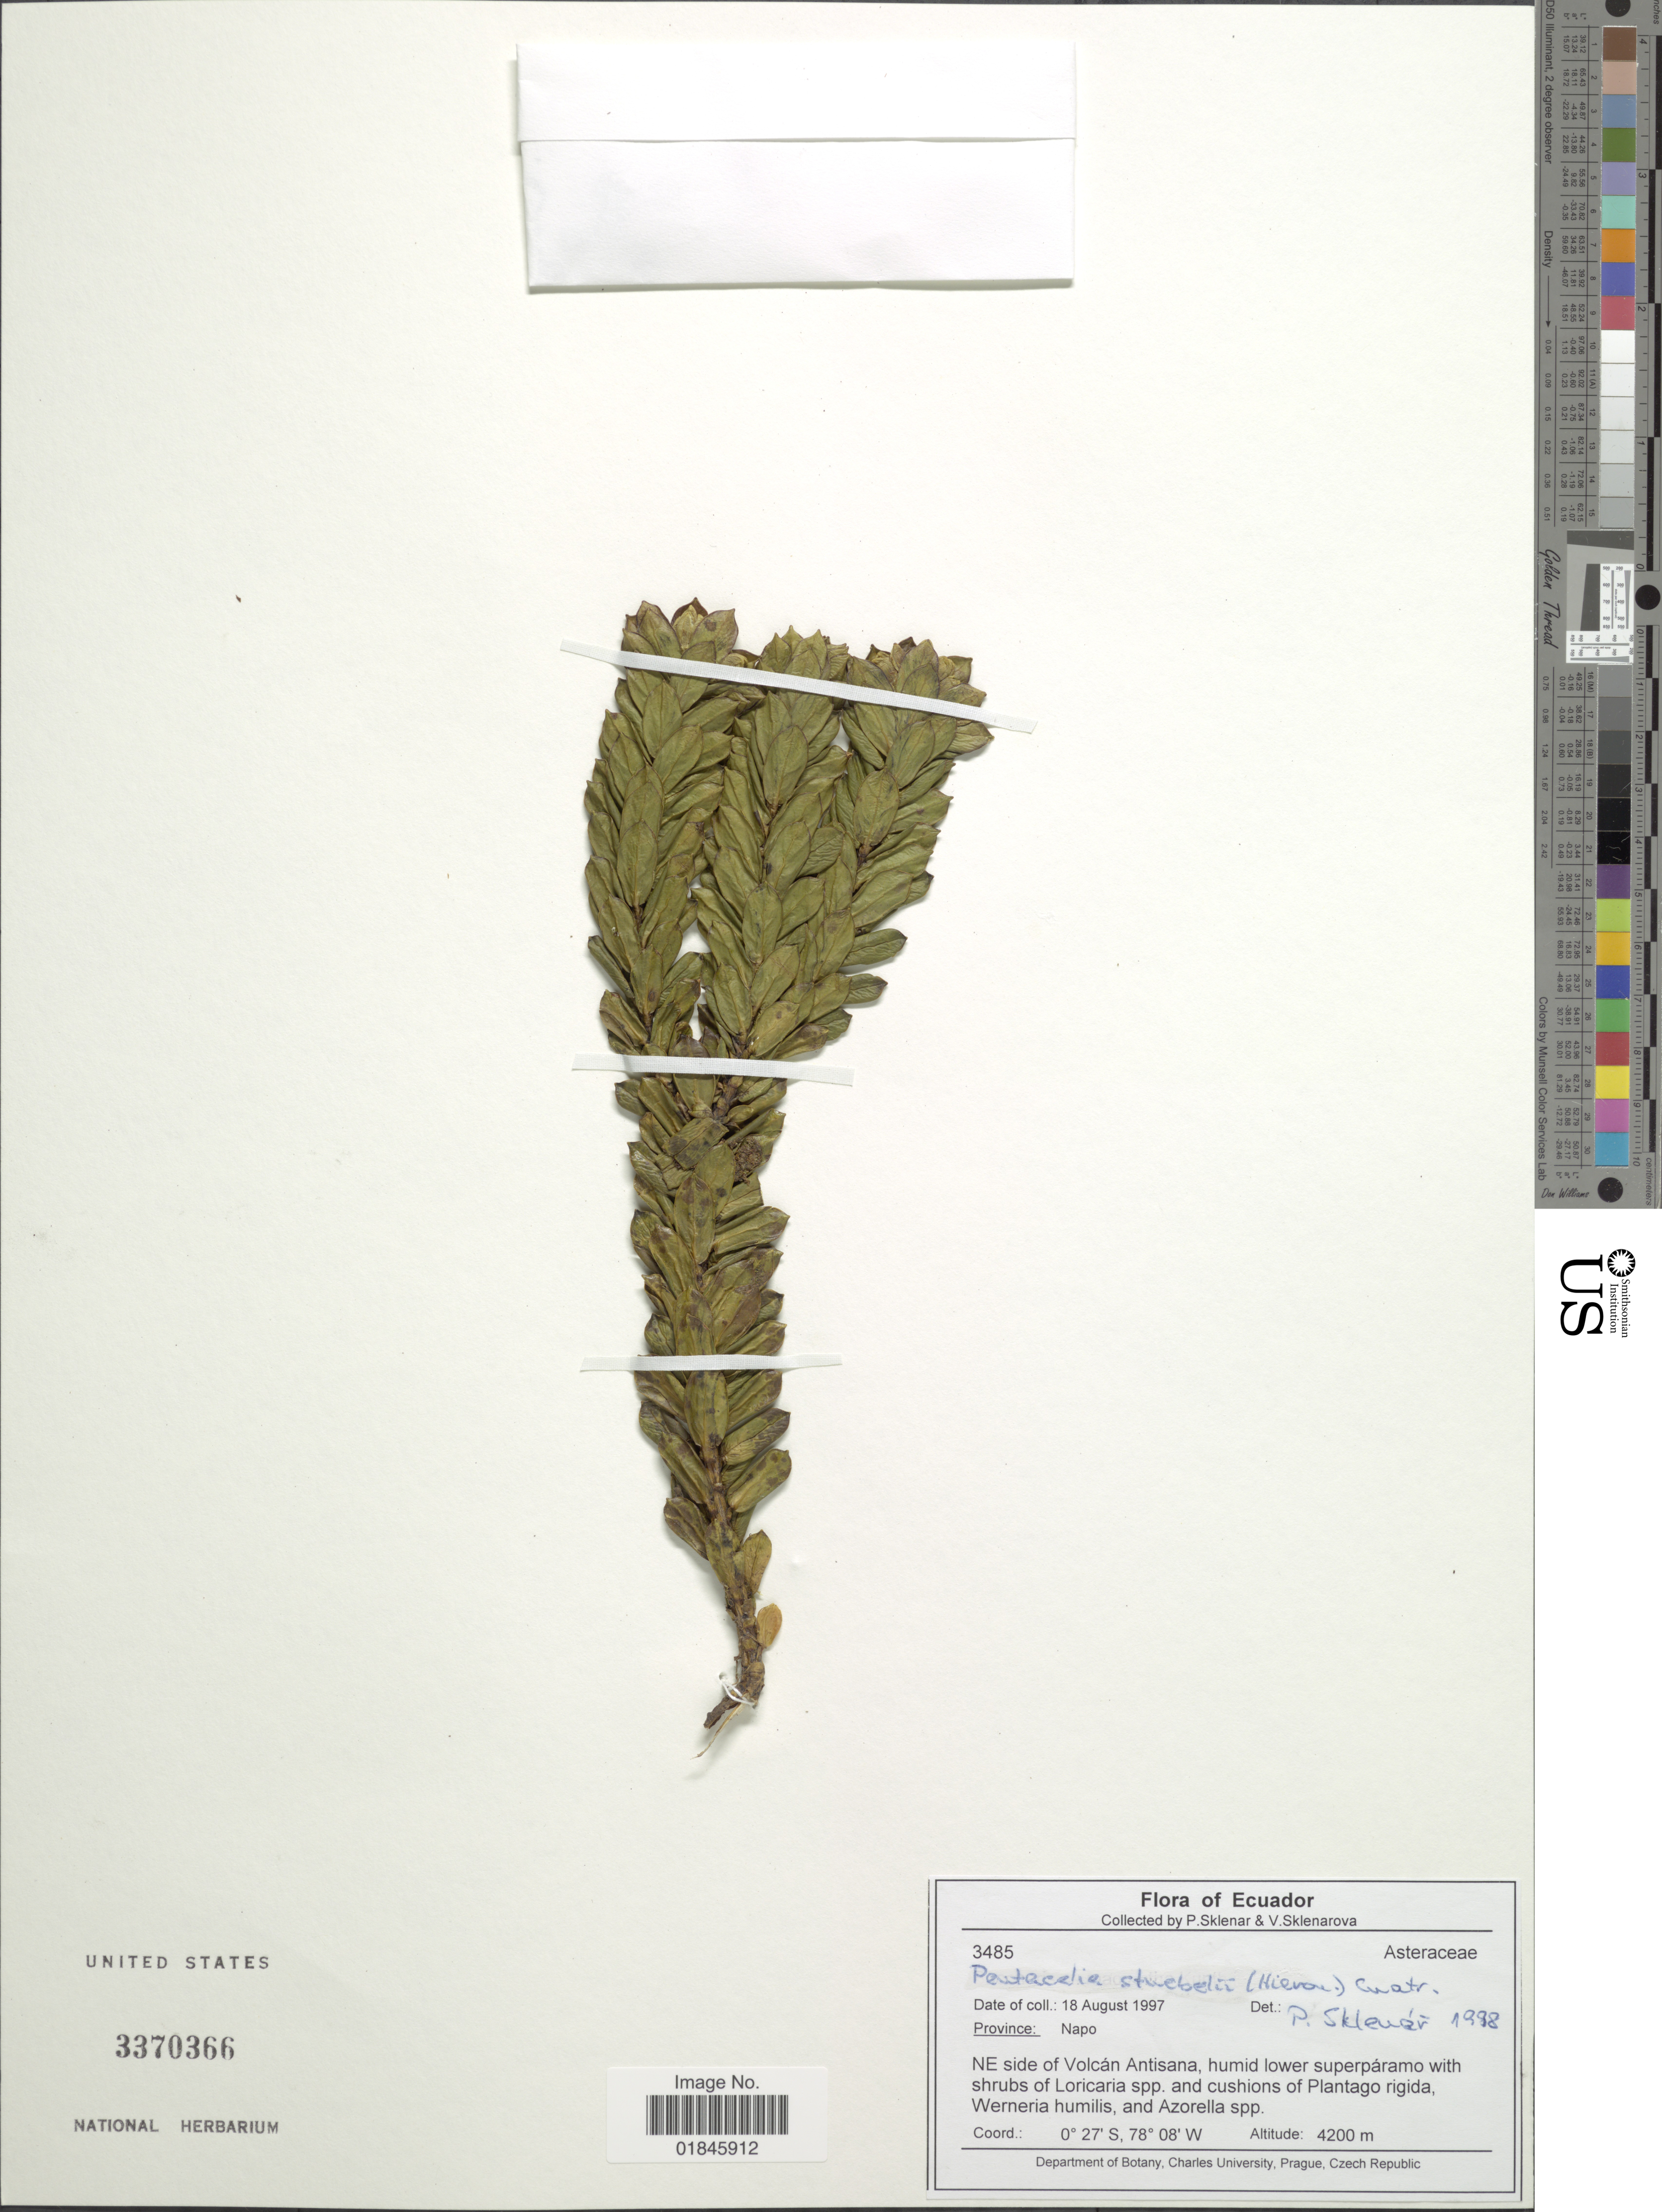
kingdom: Plantae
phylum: Tracheophyta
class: Magnoliopsida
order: Asterales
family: Asteraceae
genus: Pentacalia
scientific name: Pentacalia steubelii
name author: (Hieron.) Cuatrec.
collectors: P. Sklenar & V. Kosteckova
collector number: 3485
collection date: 1997-08-18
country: Ecuador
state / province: Napo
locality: Province: Napo. NE side of Volcán Antisana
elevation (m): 4200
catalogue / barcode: US 3370366